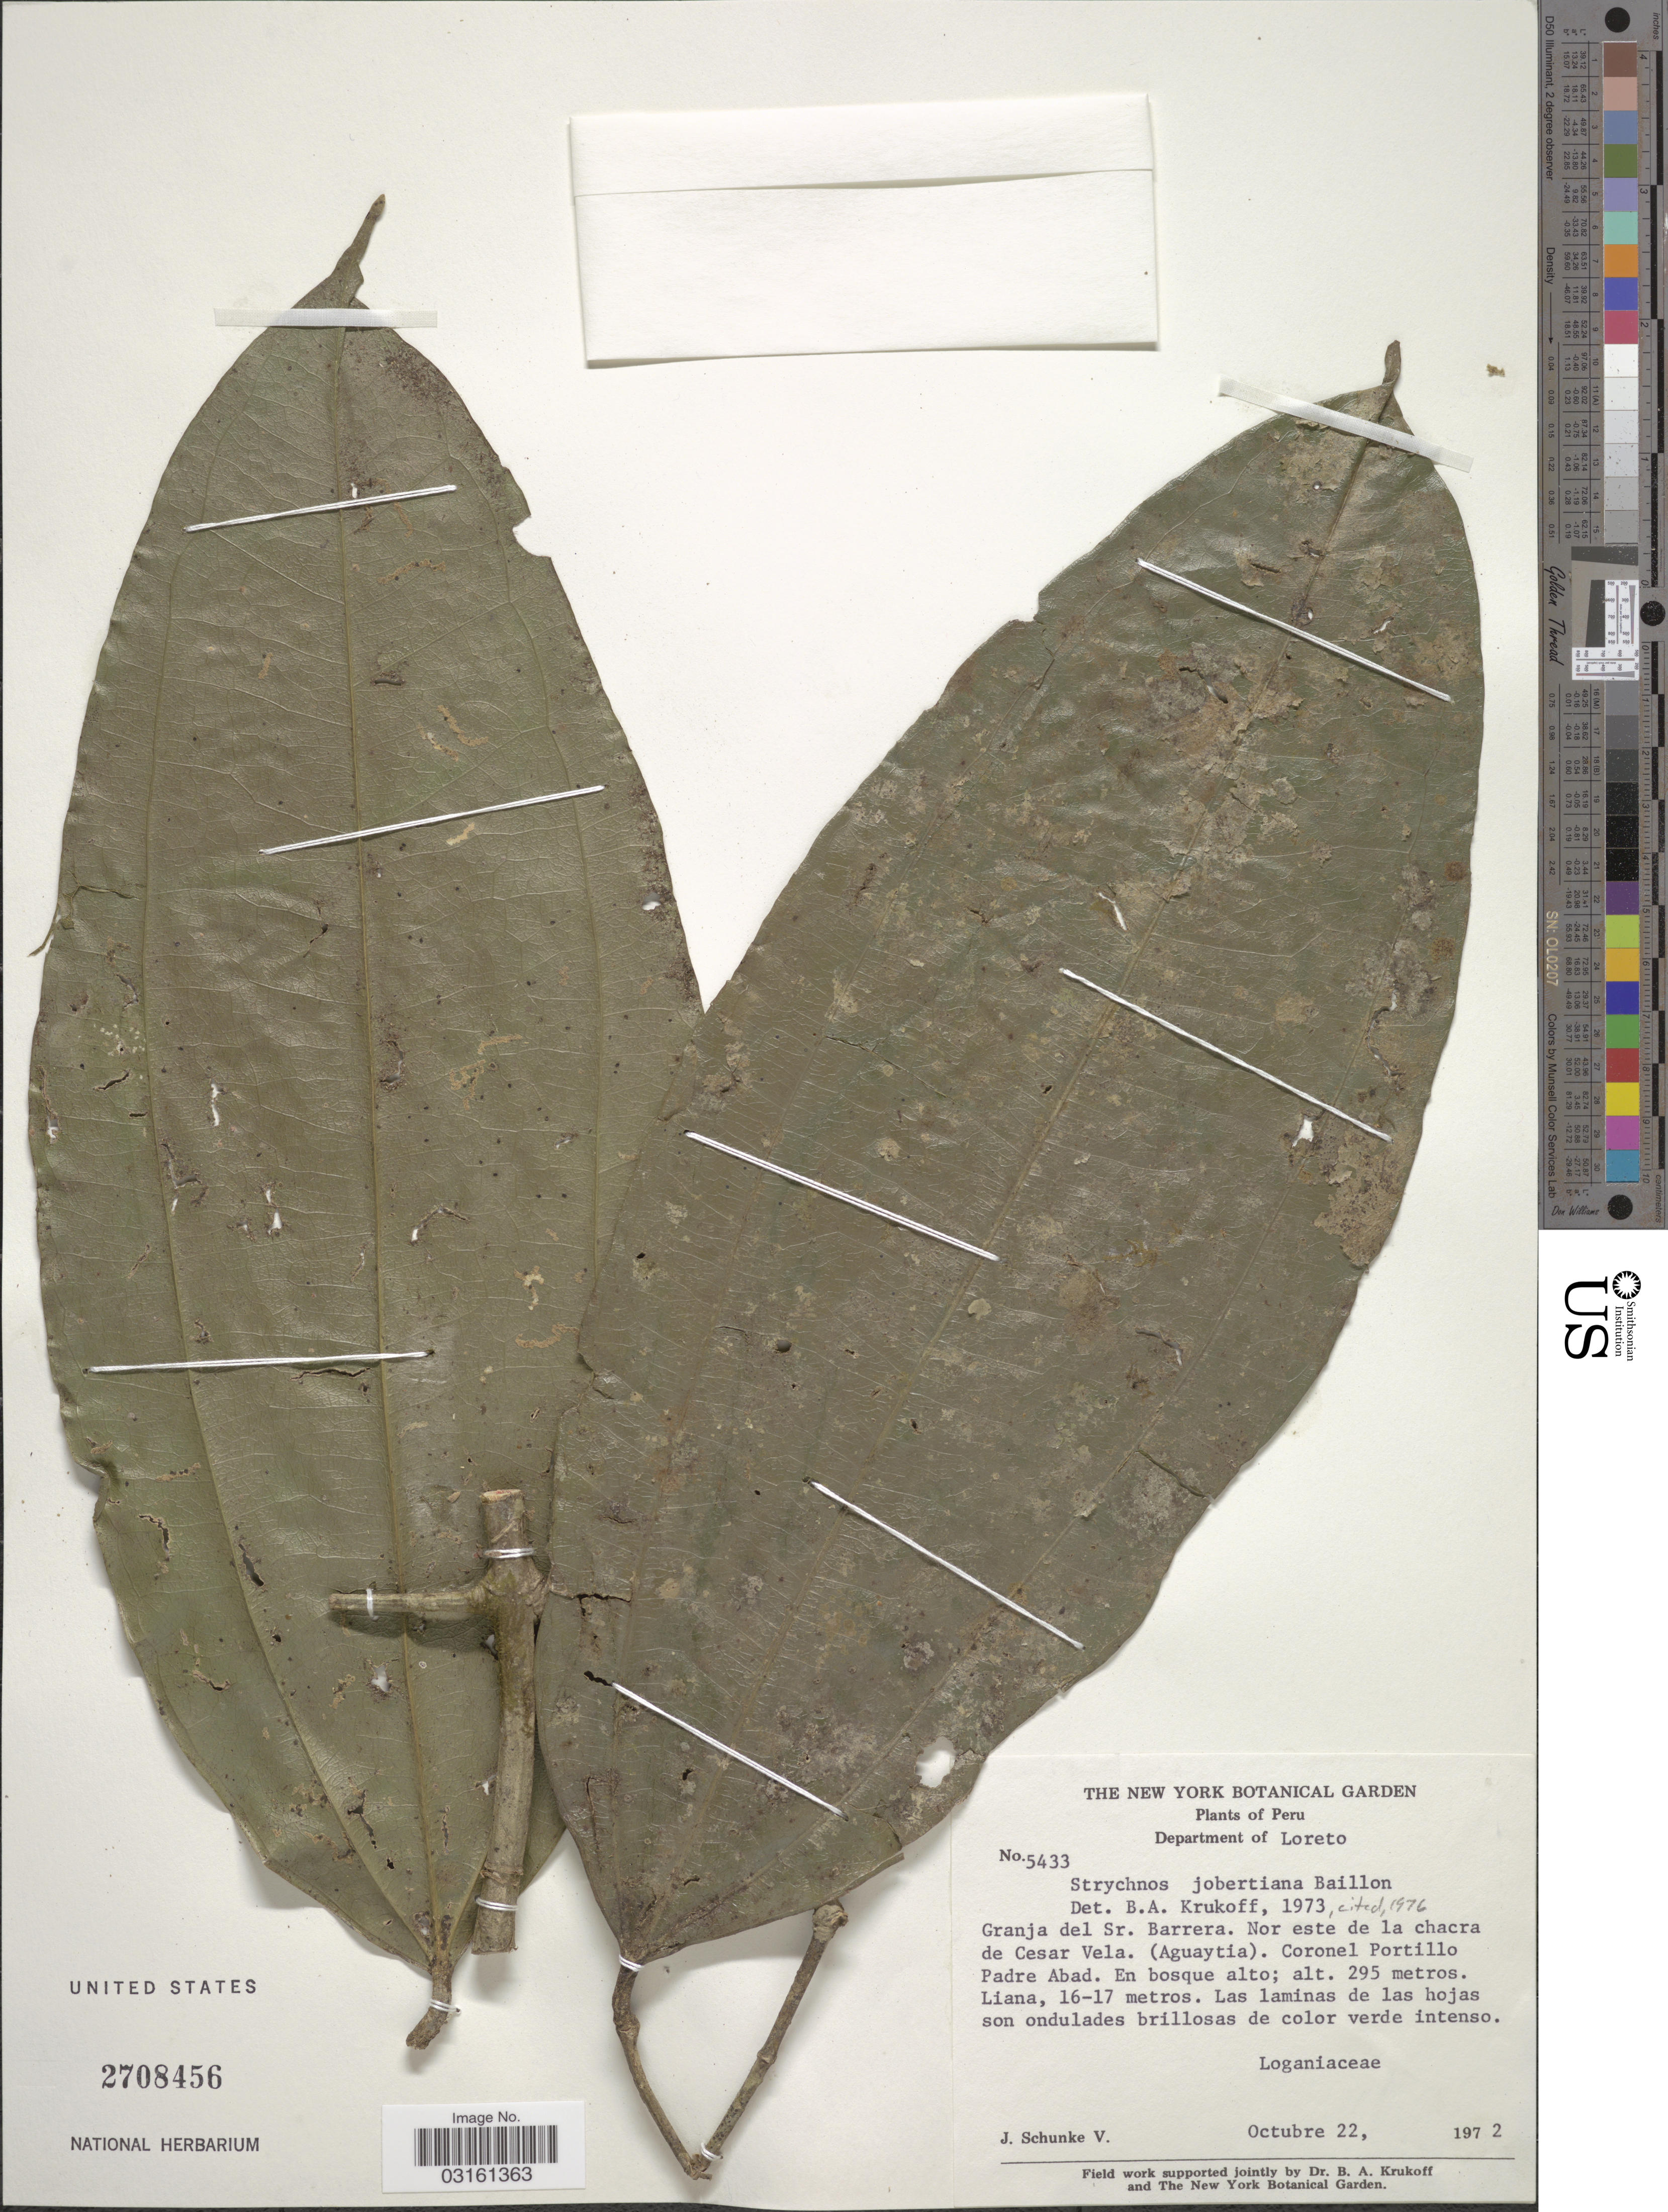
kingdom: Plantae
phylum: Tracheophyta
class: Magnoliopsida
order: Gentianales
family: Loganiaceae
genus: Strychnos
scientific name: Strychnos jobertiana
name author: Baill.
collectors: J. Schunke Vigo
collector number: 5433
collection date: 1972-10-22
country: Peru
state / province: Loreto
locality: Department of Loreto, Granja del Sr. Barrera, Nor este de la chacra de Cesar Vela, (Aguaytia), Coronel Portillo Padre Abad.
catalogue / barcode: US 2708456